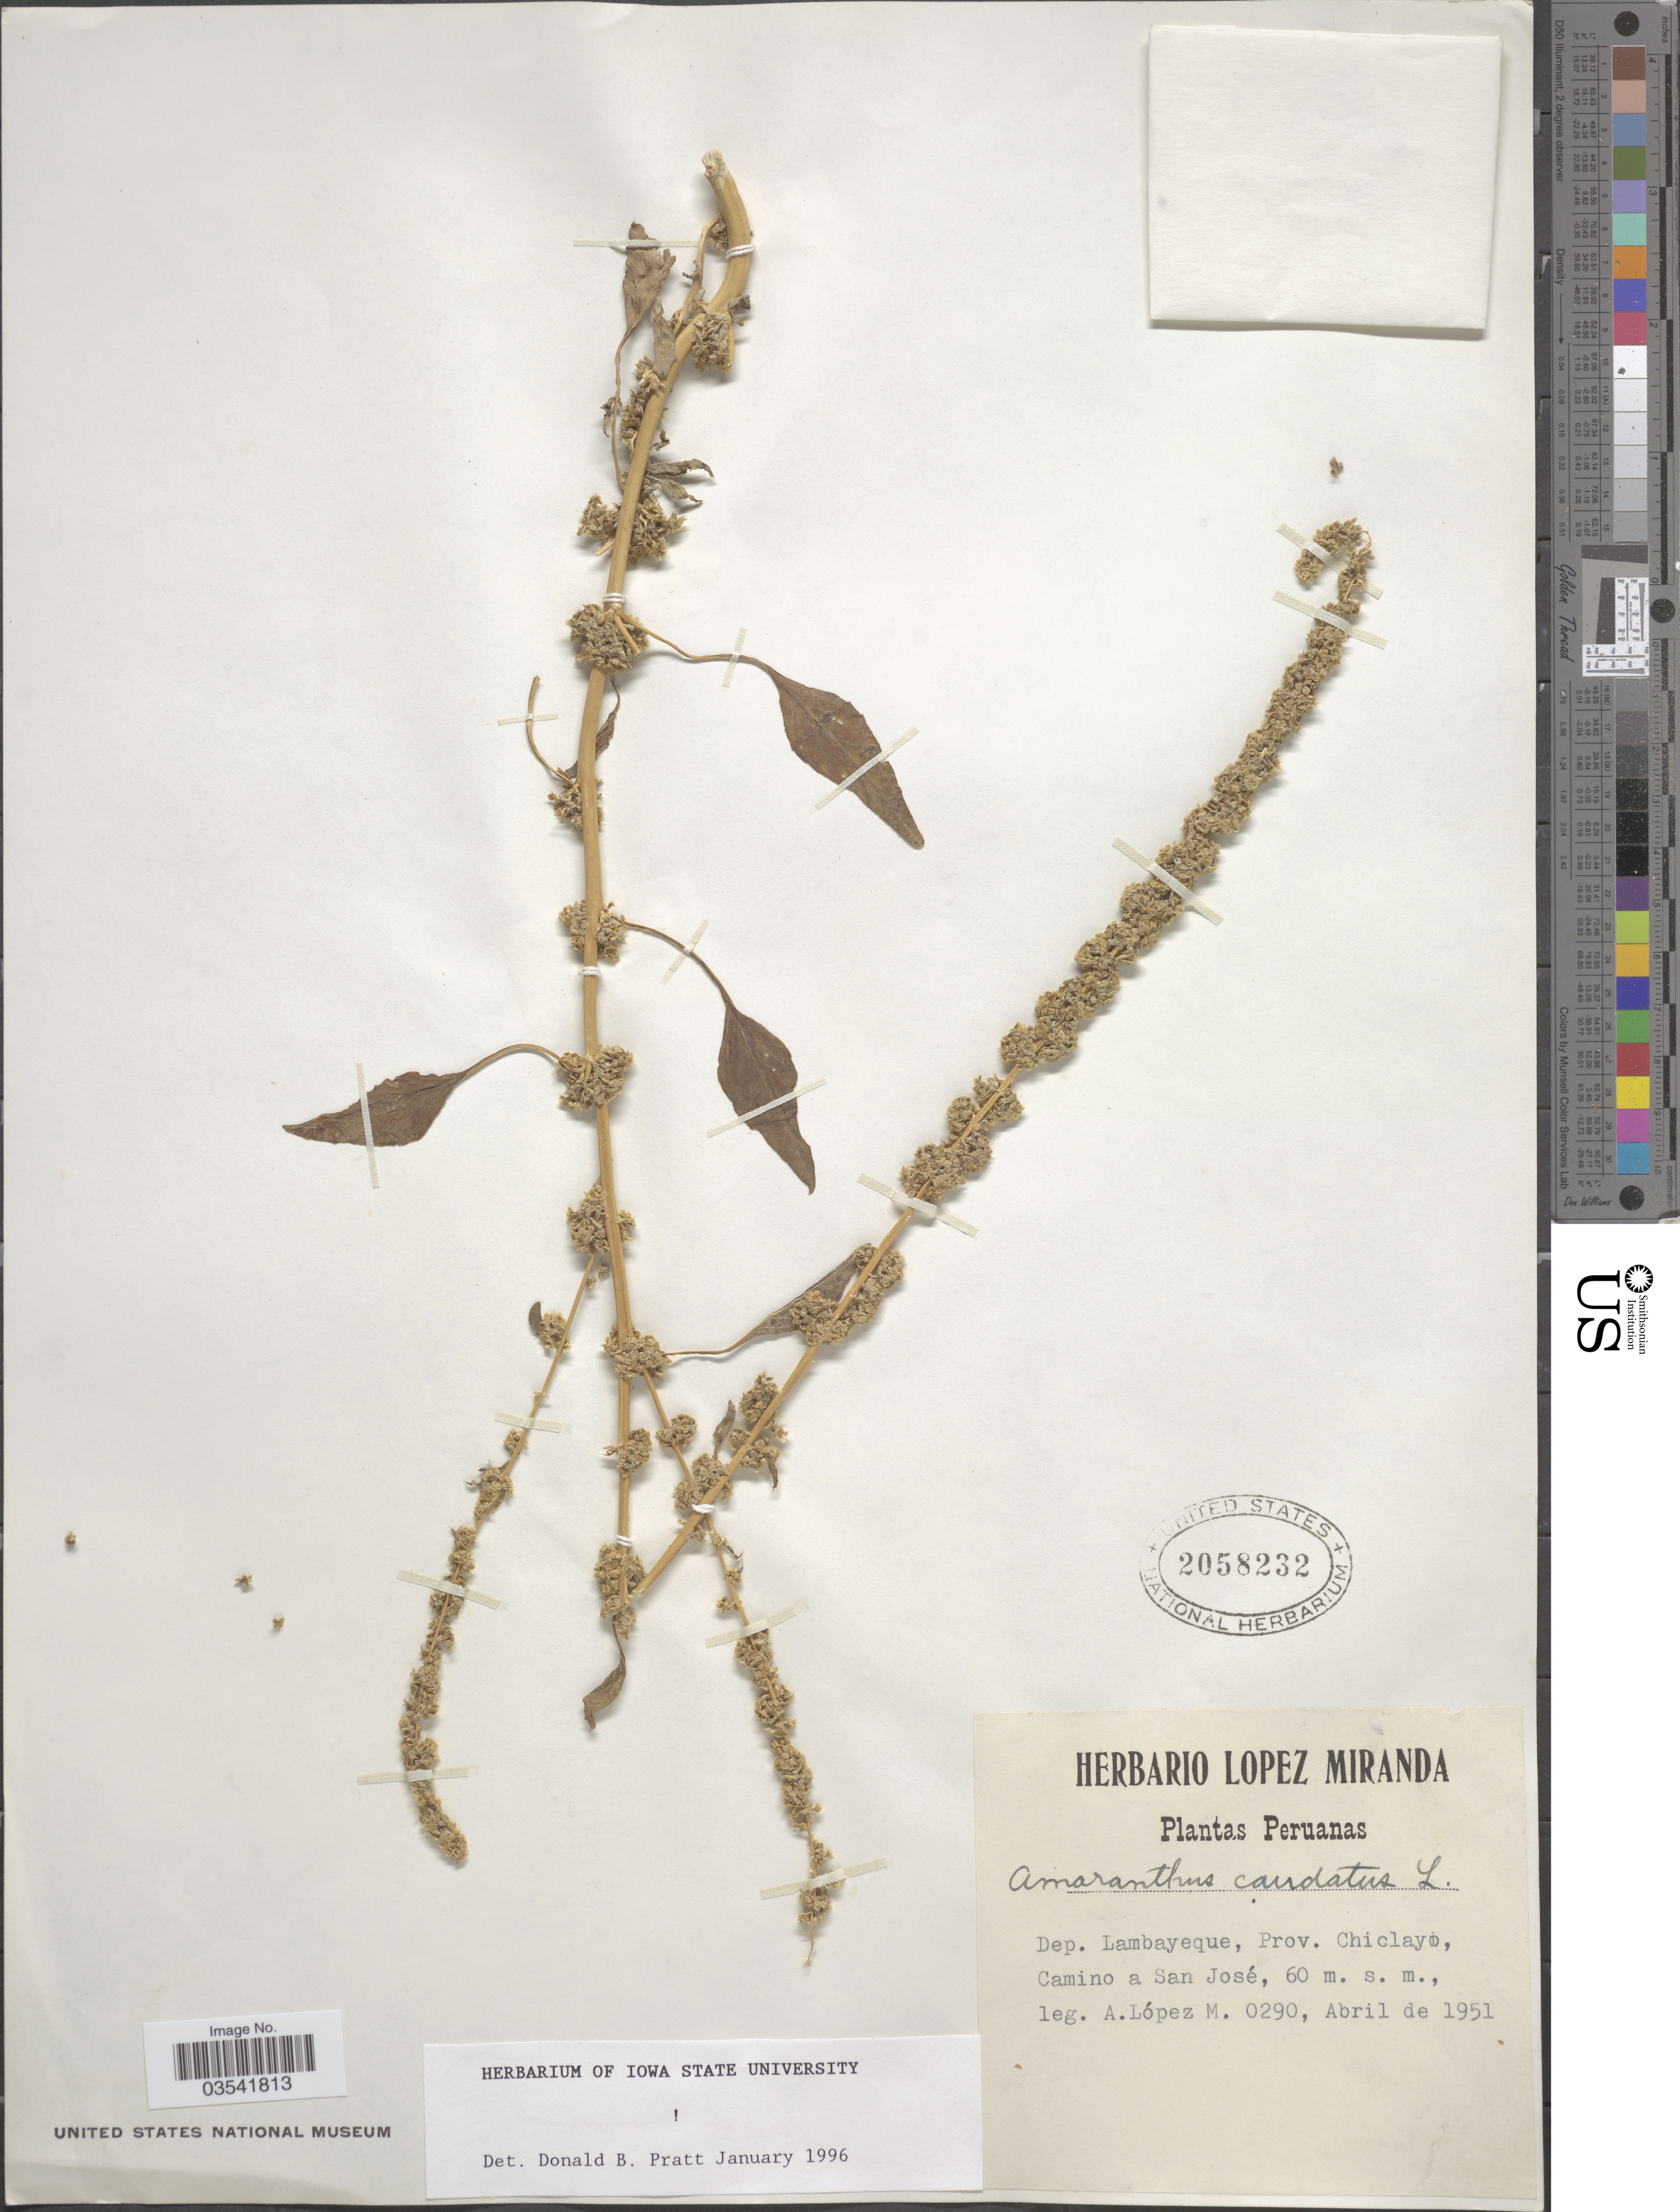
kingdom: Plantae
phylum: Tracheophyta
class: Magnoliopsida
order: Caryophyllales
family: Amaranthaceae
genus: Amaranthus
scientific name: Amaranthus caudatus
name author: L.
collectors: A. López M.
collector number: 0290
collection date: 1951-04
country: Peru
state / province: Lambayeque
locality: Dep. Lambayeque, Prov. Chiclayo, Camino a San José.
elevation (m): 60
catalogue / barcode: US 2058232